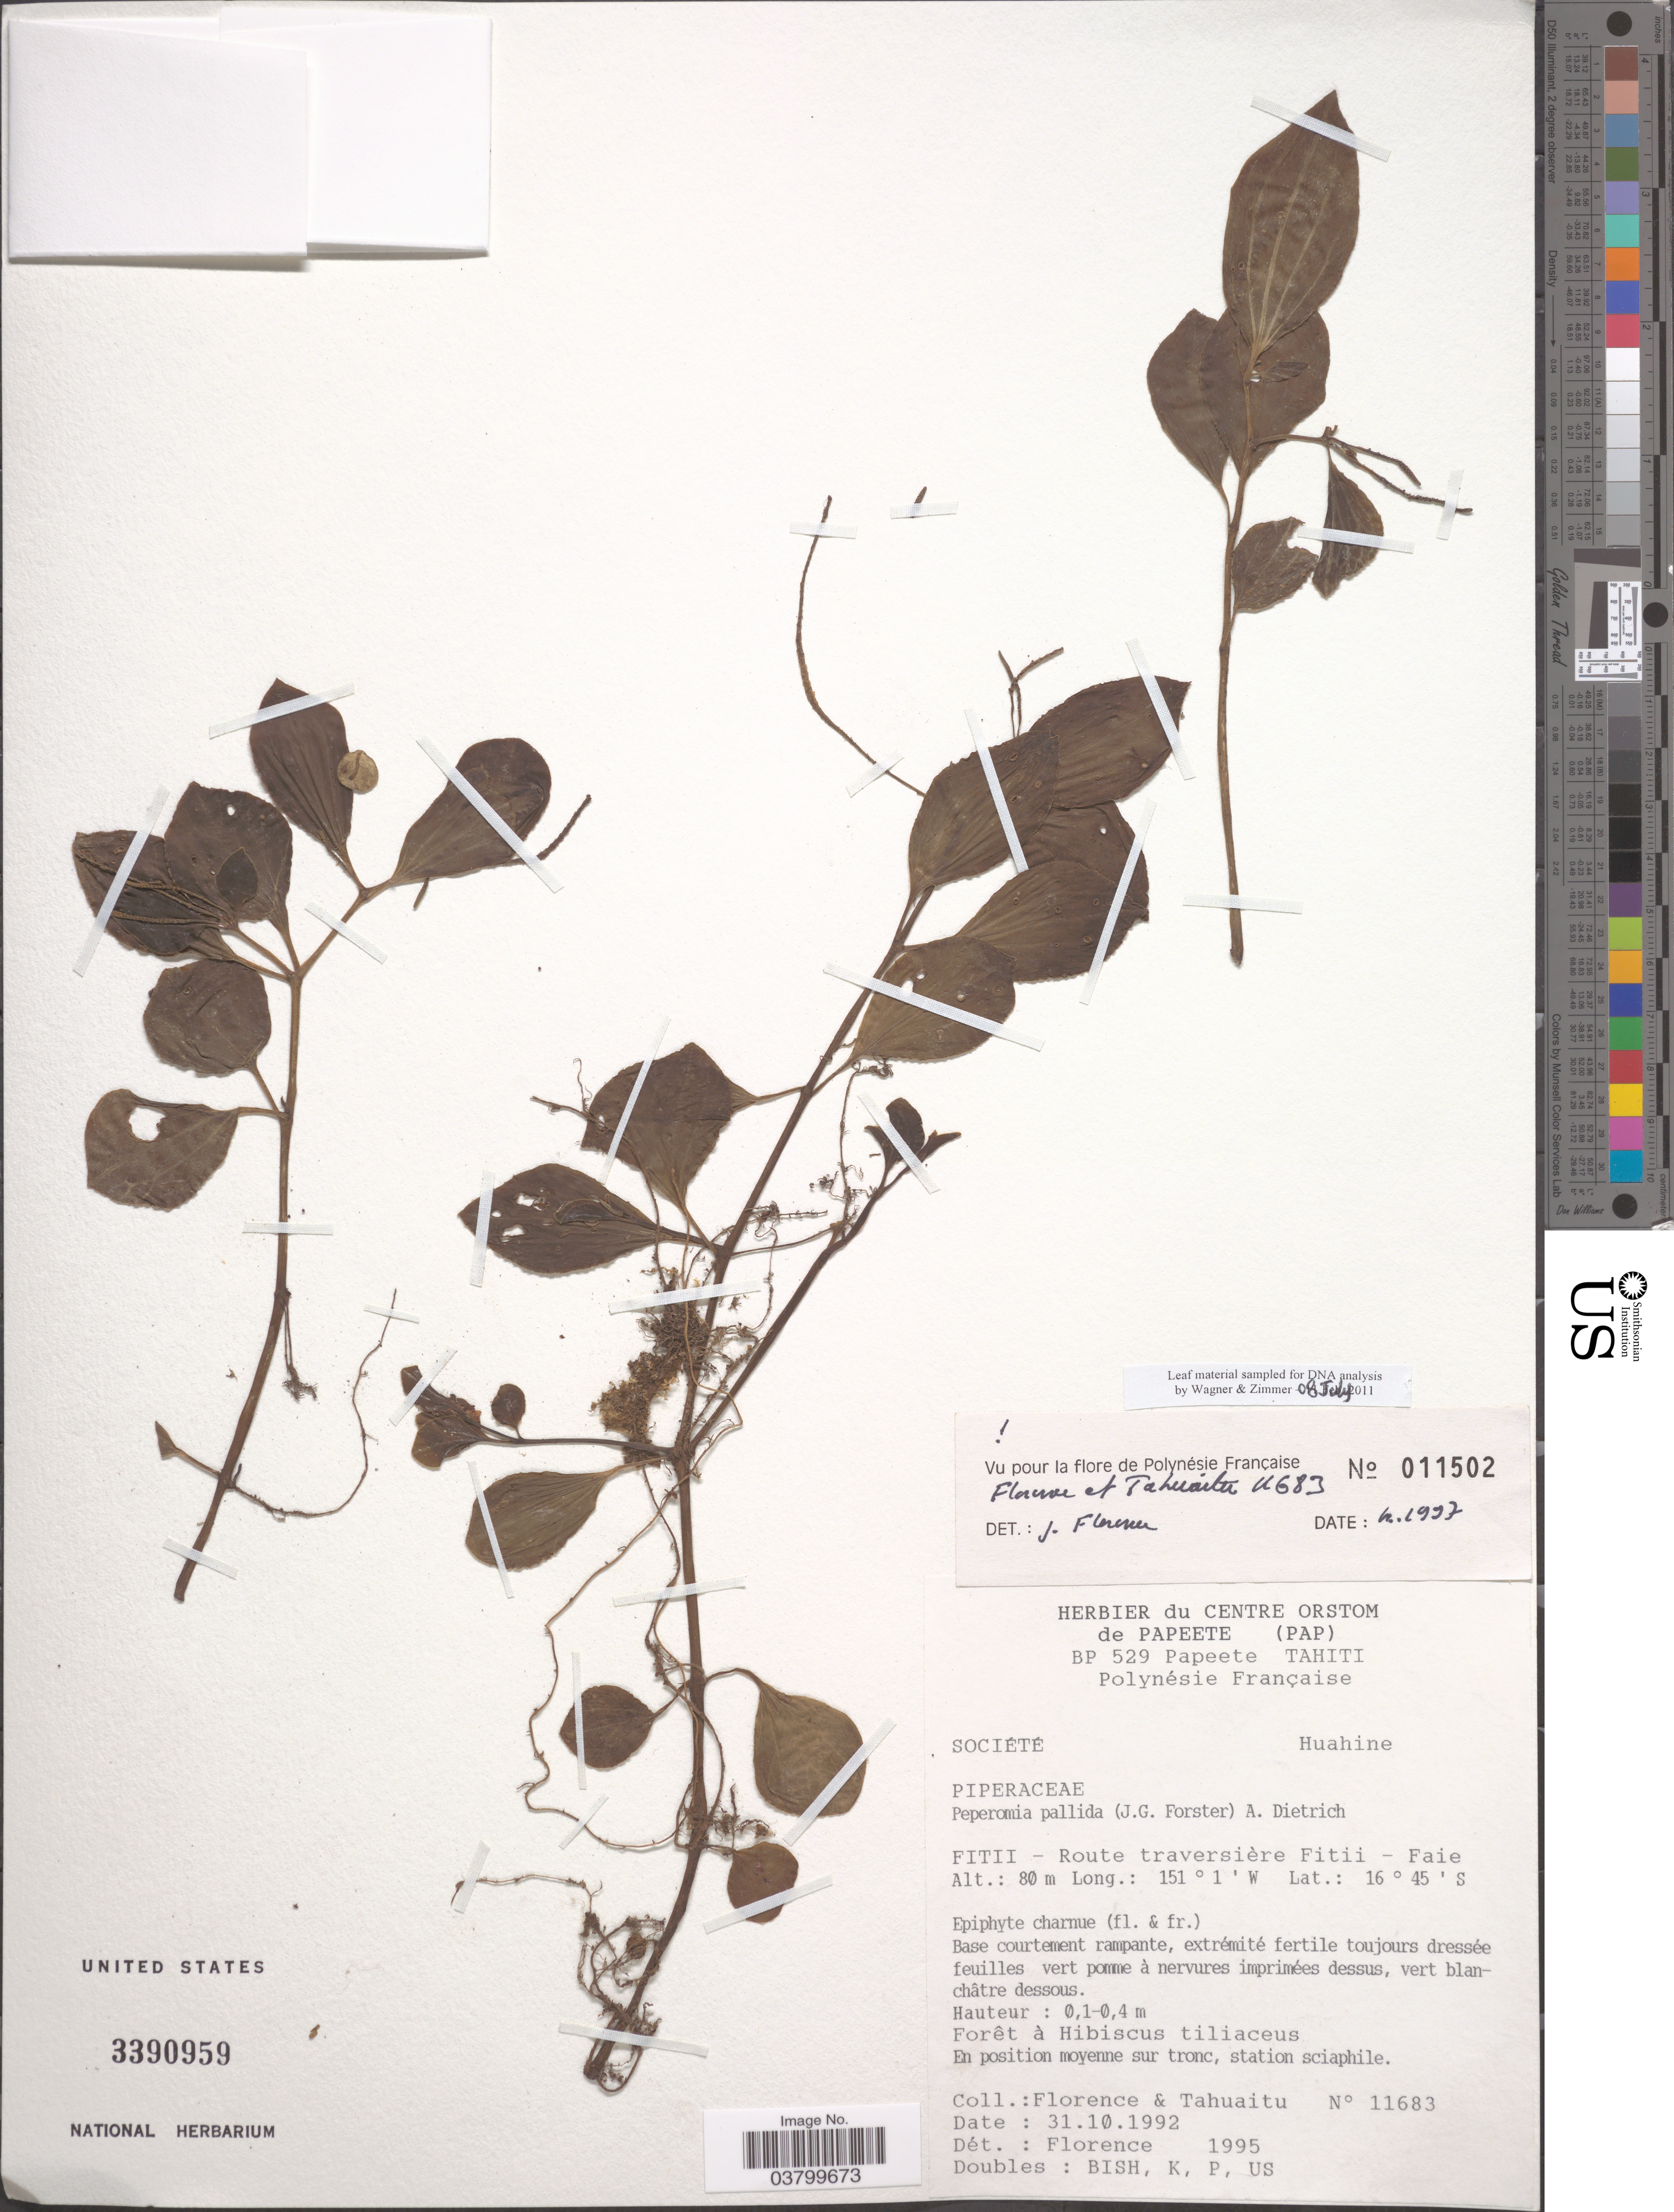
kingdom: Plantae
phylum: Tracheophyta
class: Magnoliopsida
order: Piperales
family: Piperaceae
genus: Peperomia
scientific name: Peperomia pallida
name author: (G. Forst.) Dietr.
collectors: -. Florence & -. Tahuaitu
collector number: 11683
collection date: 1992-10-31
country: French Polynesia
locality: Société. Huahine. Fitii- Route traversière Fitii - Faie.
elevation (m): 80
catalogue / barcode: US 3390959